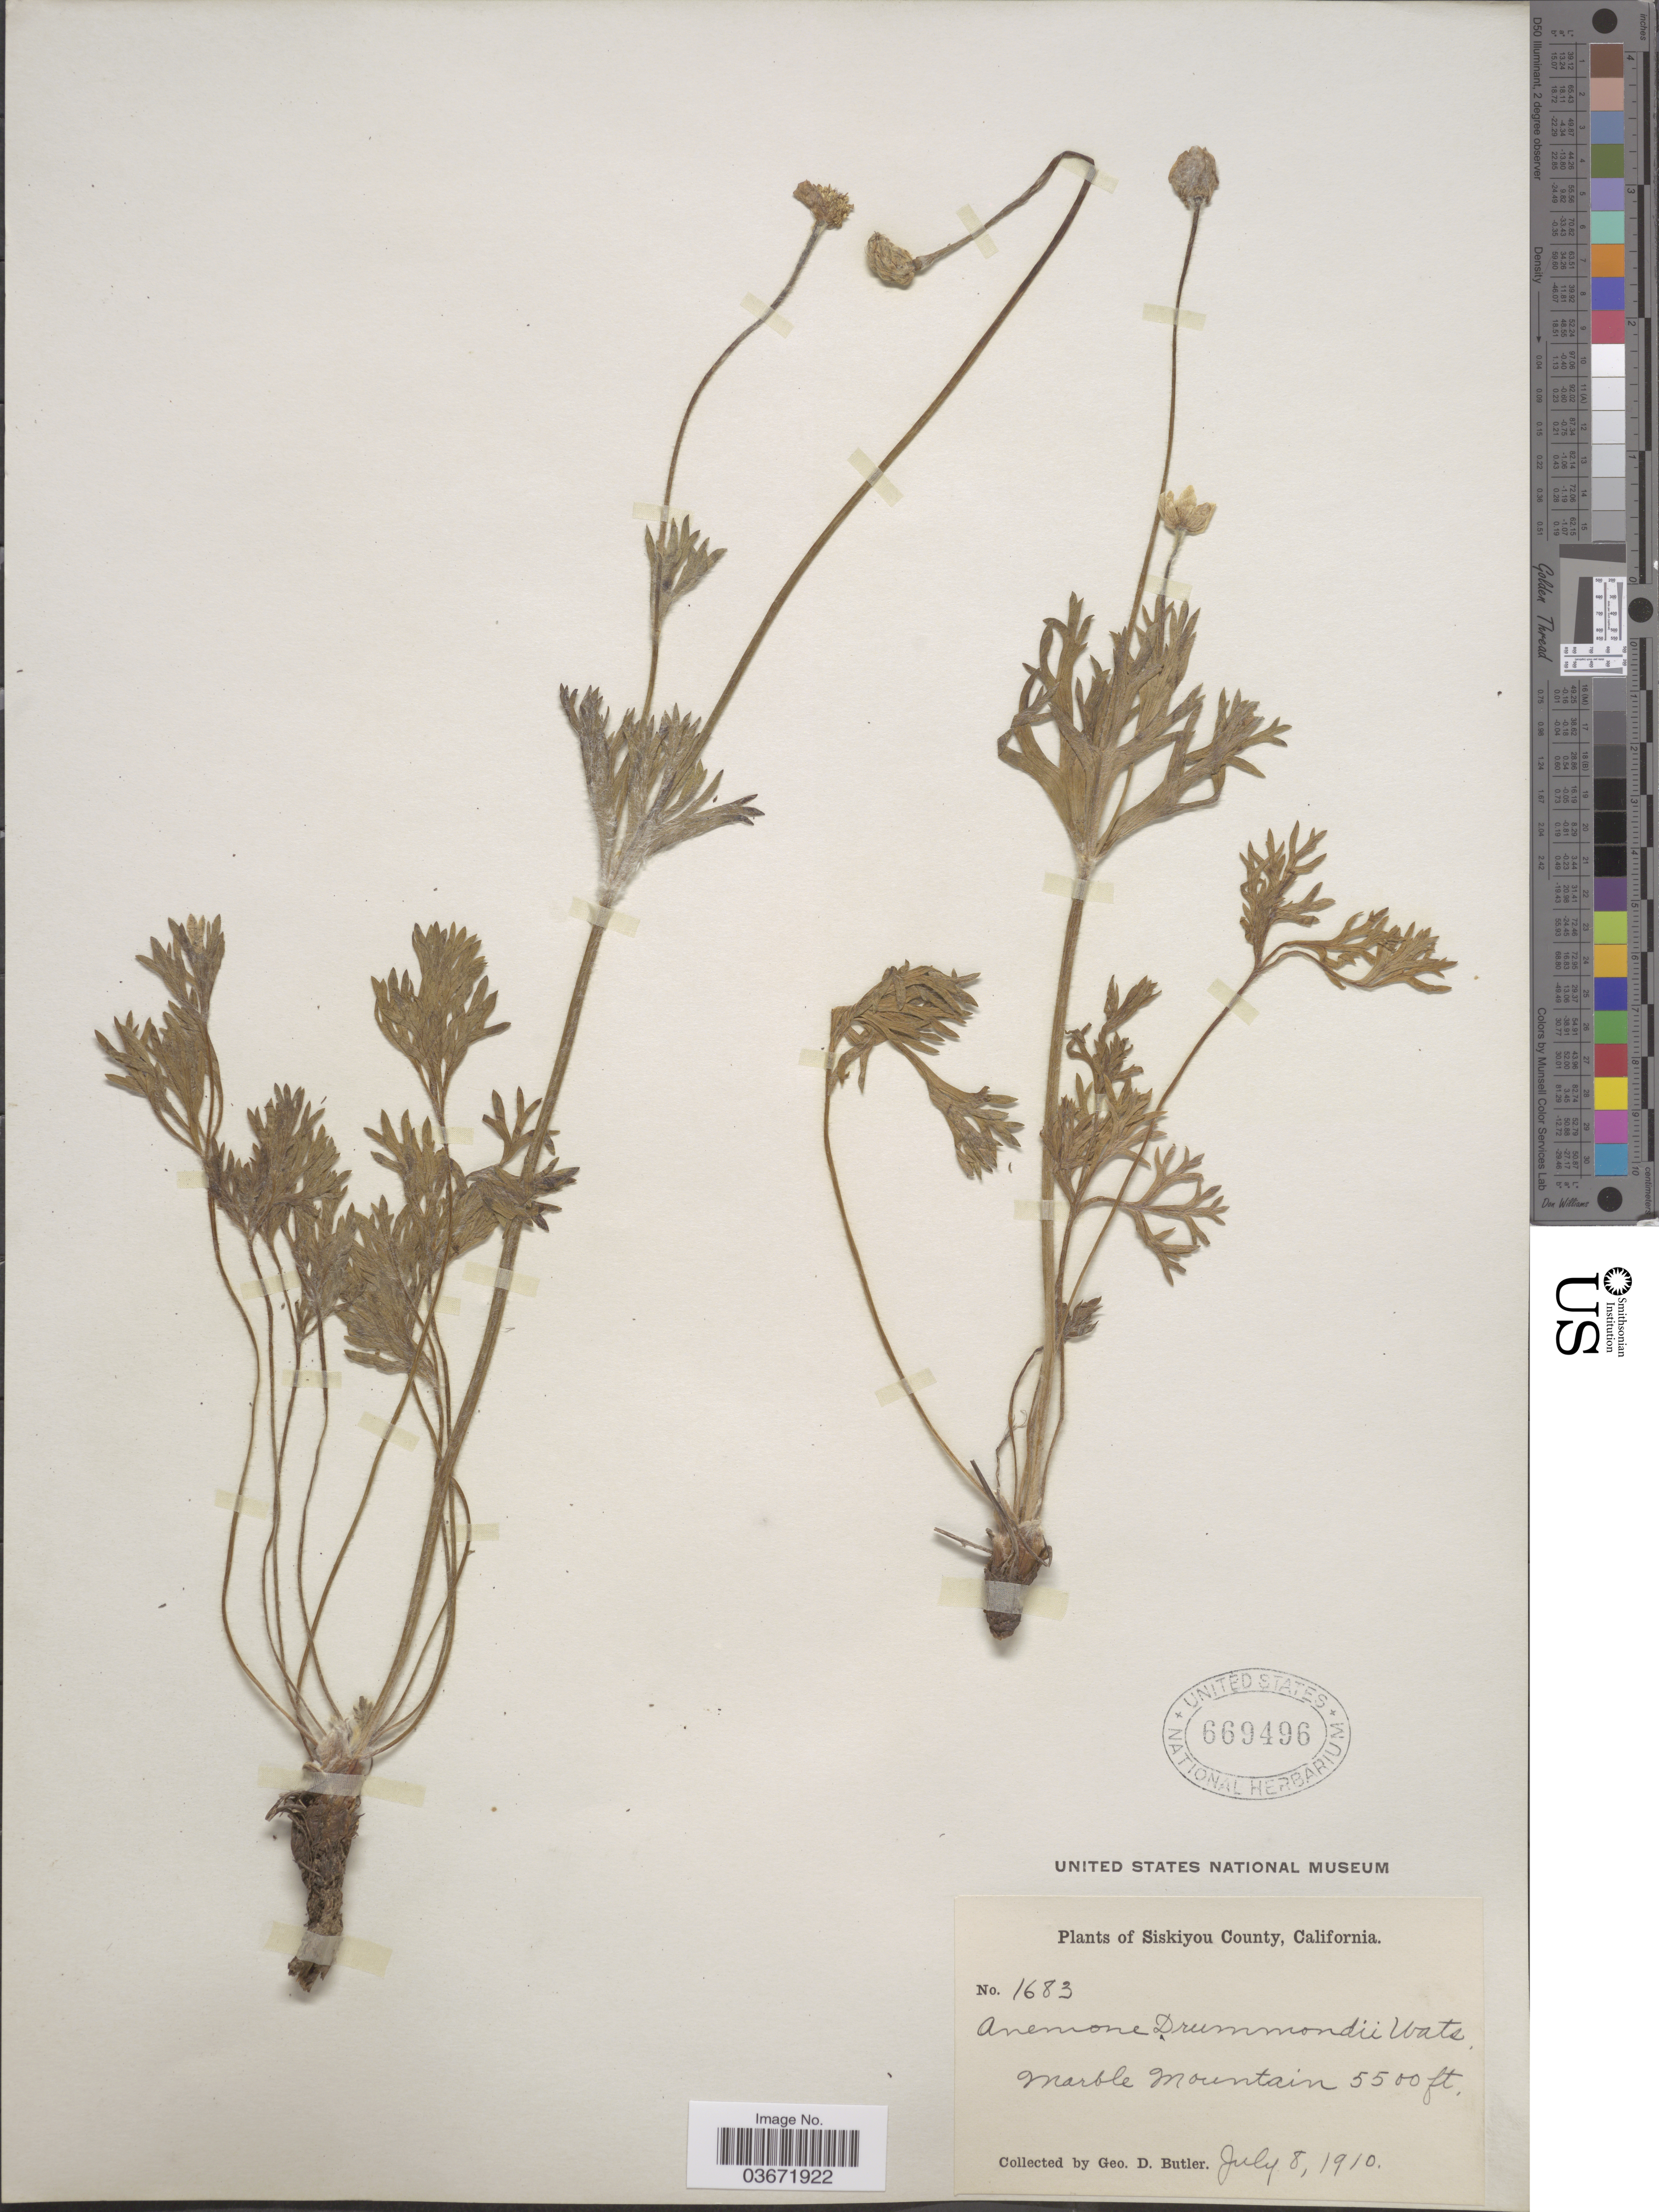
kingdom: Plantae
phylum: Tracheophyta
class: Magnoliopsida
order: Ranunculales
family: Ranunculaceae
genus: Anemone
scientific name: Anemone drummondii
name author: S. Watson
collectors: G. D. Butler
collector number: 1683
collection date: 1910-07-08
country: United States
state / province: California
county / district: Siskiyou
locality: Siskiyou County. Marble Mountain.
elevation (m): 1676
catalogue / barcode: US 669496